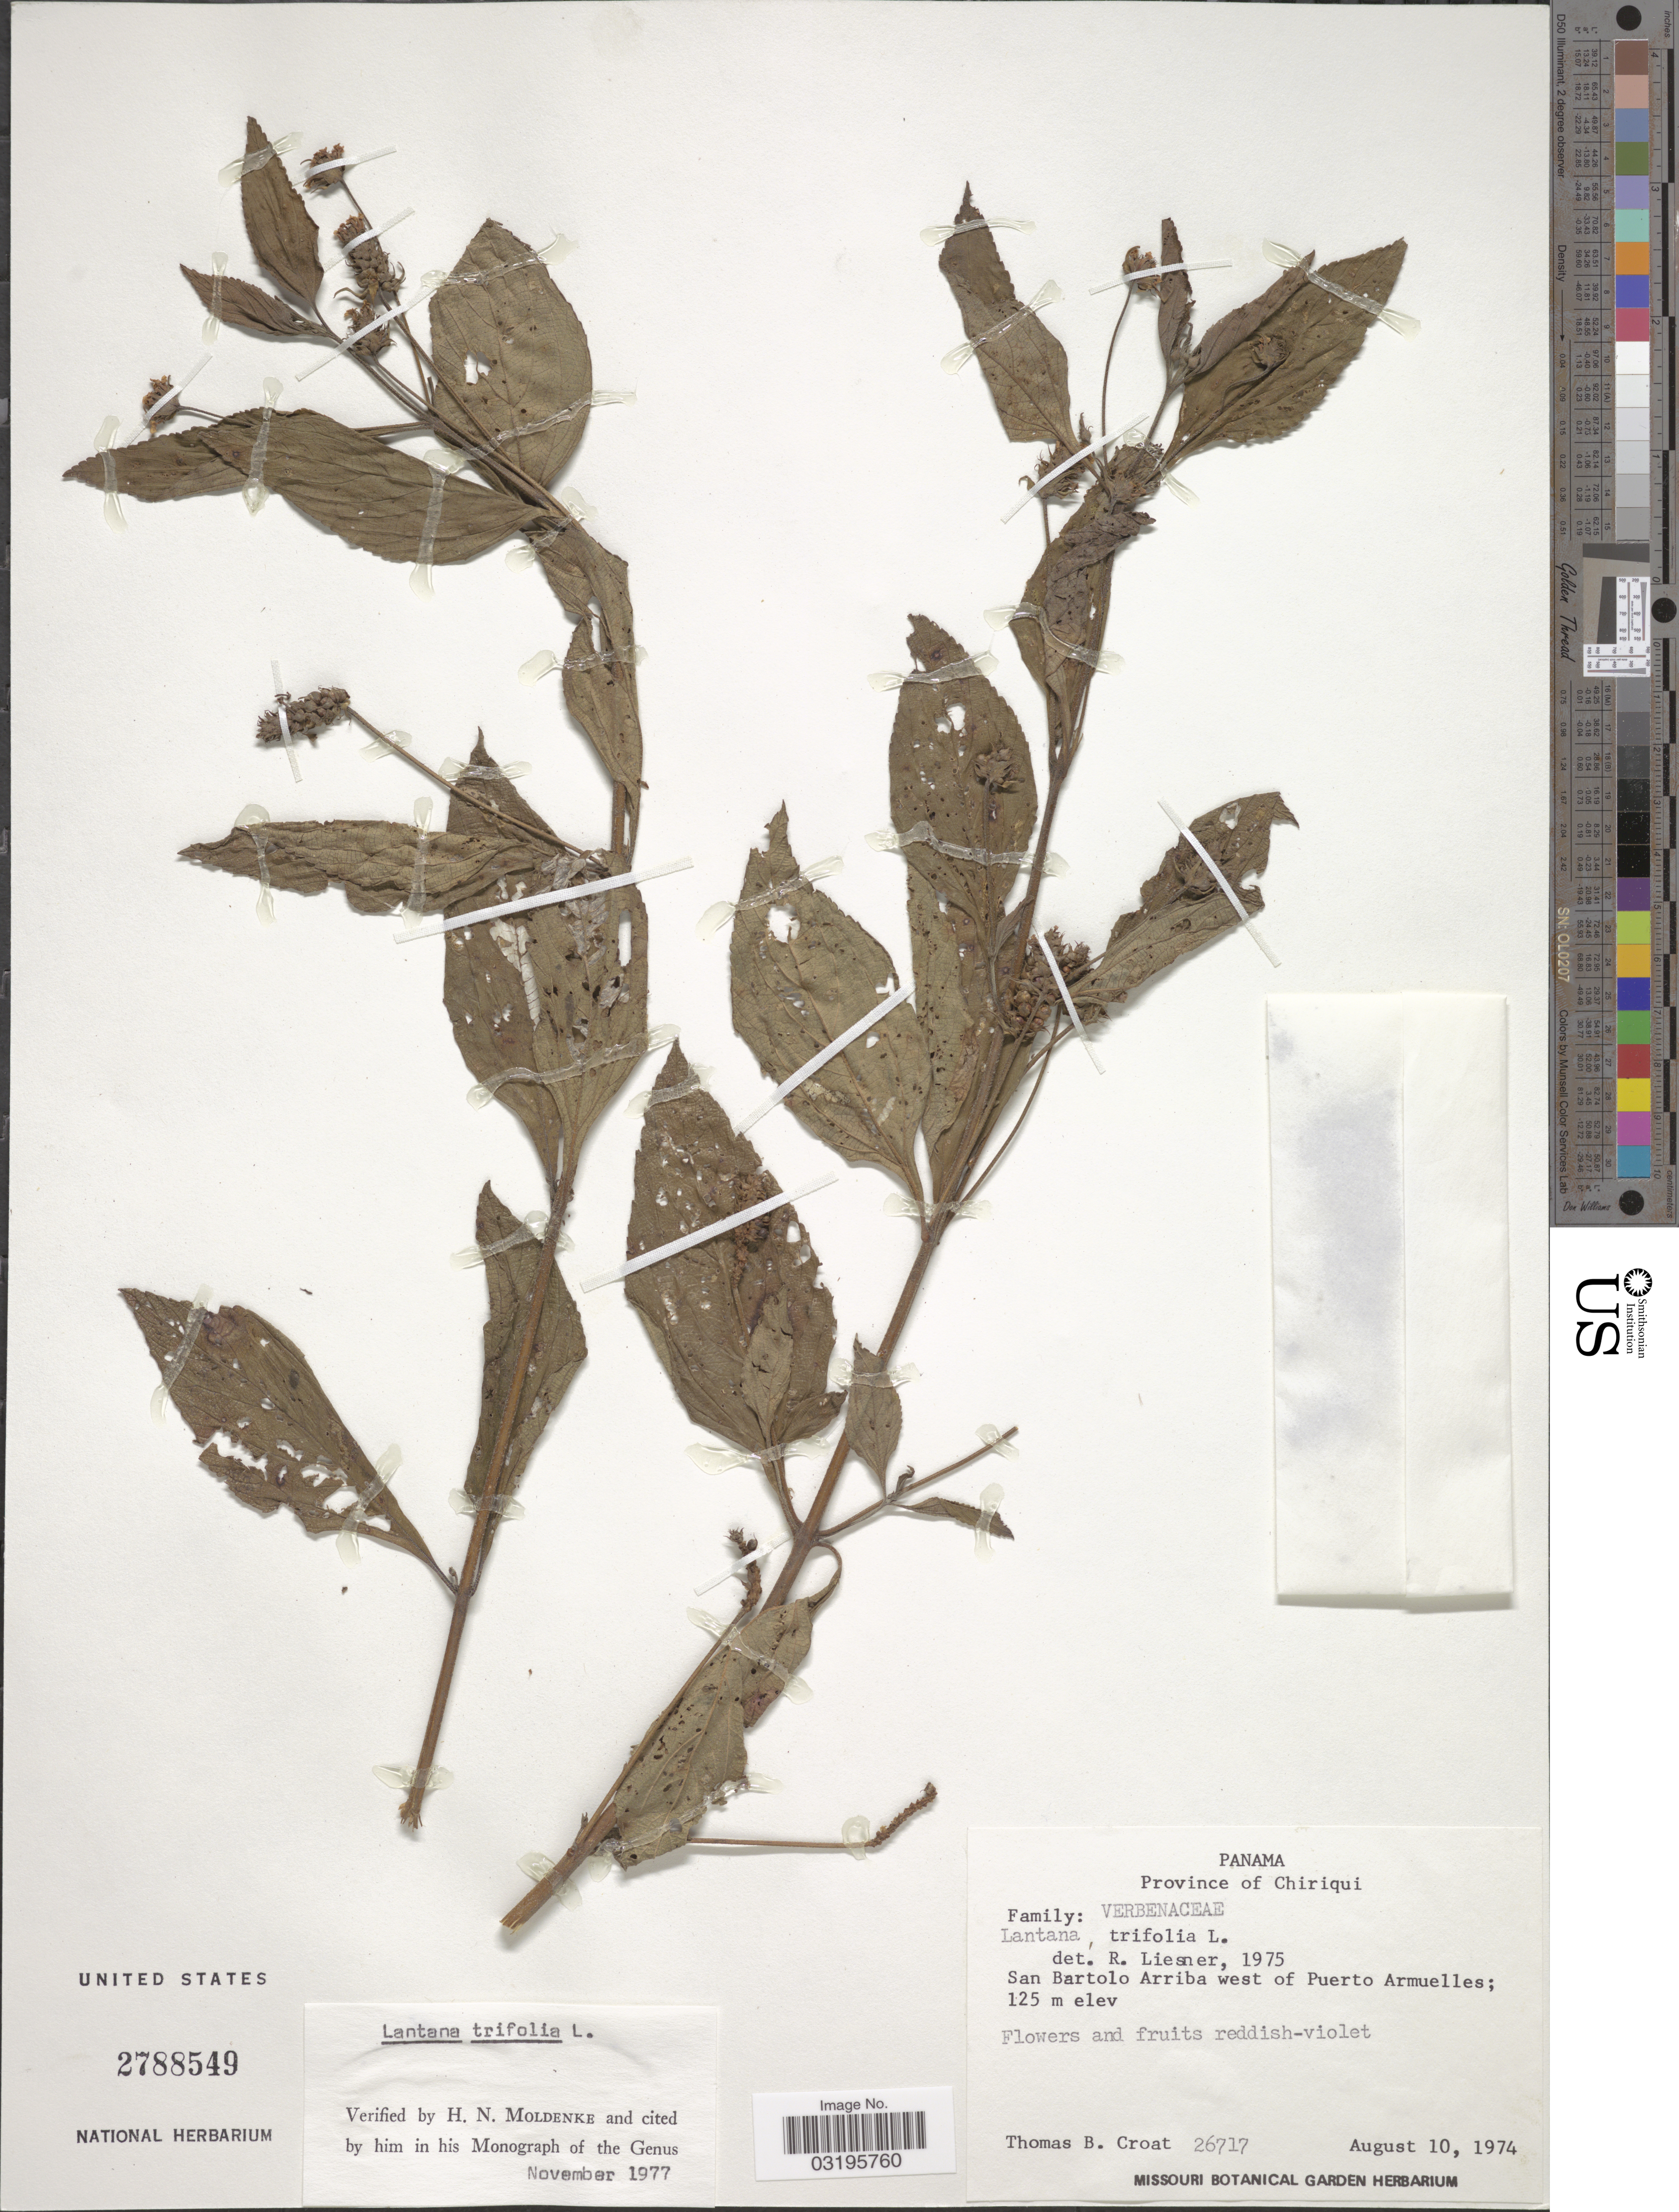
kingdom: Plantae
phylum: Tracheophyta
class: Magnoliopsida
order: Lamiales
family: Verbenaceae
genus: Lantana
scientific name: Lantana trifolia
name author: L.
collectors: T. B. Croat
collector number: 26717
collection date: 1974-08-10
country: Panama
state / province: Chiriqui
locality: San Bartolo Arriba west of Puerto Armuelles.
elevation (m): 125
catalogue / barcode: US 2788549